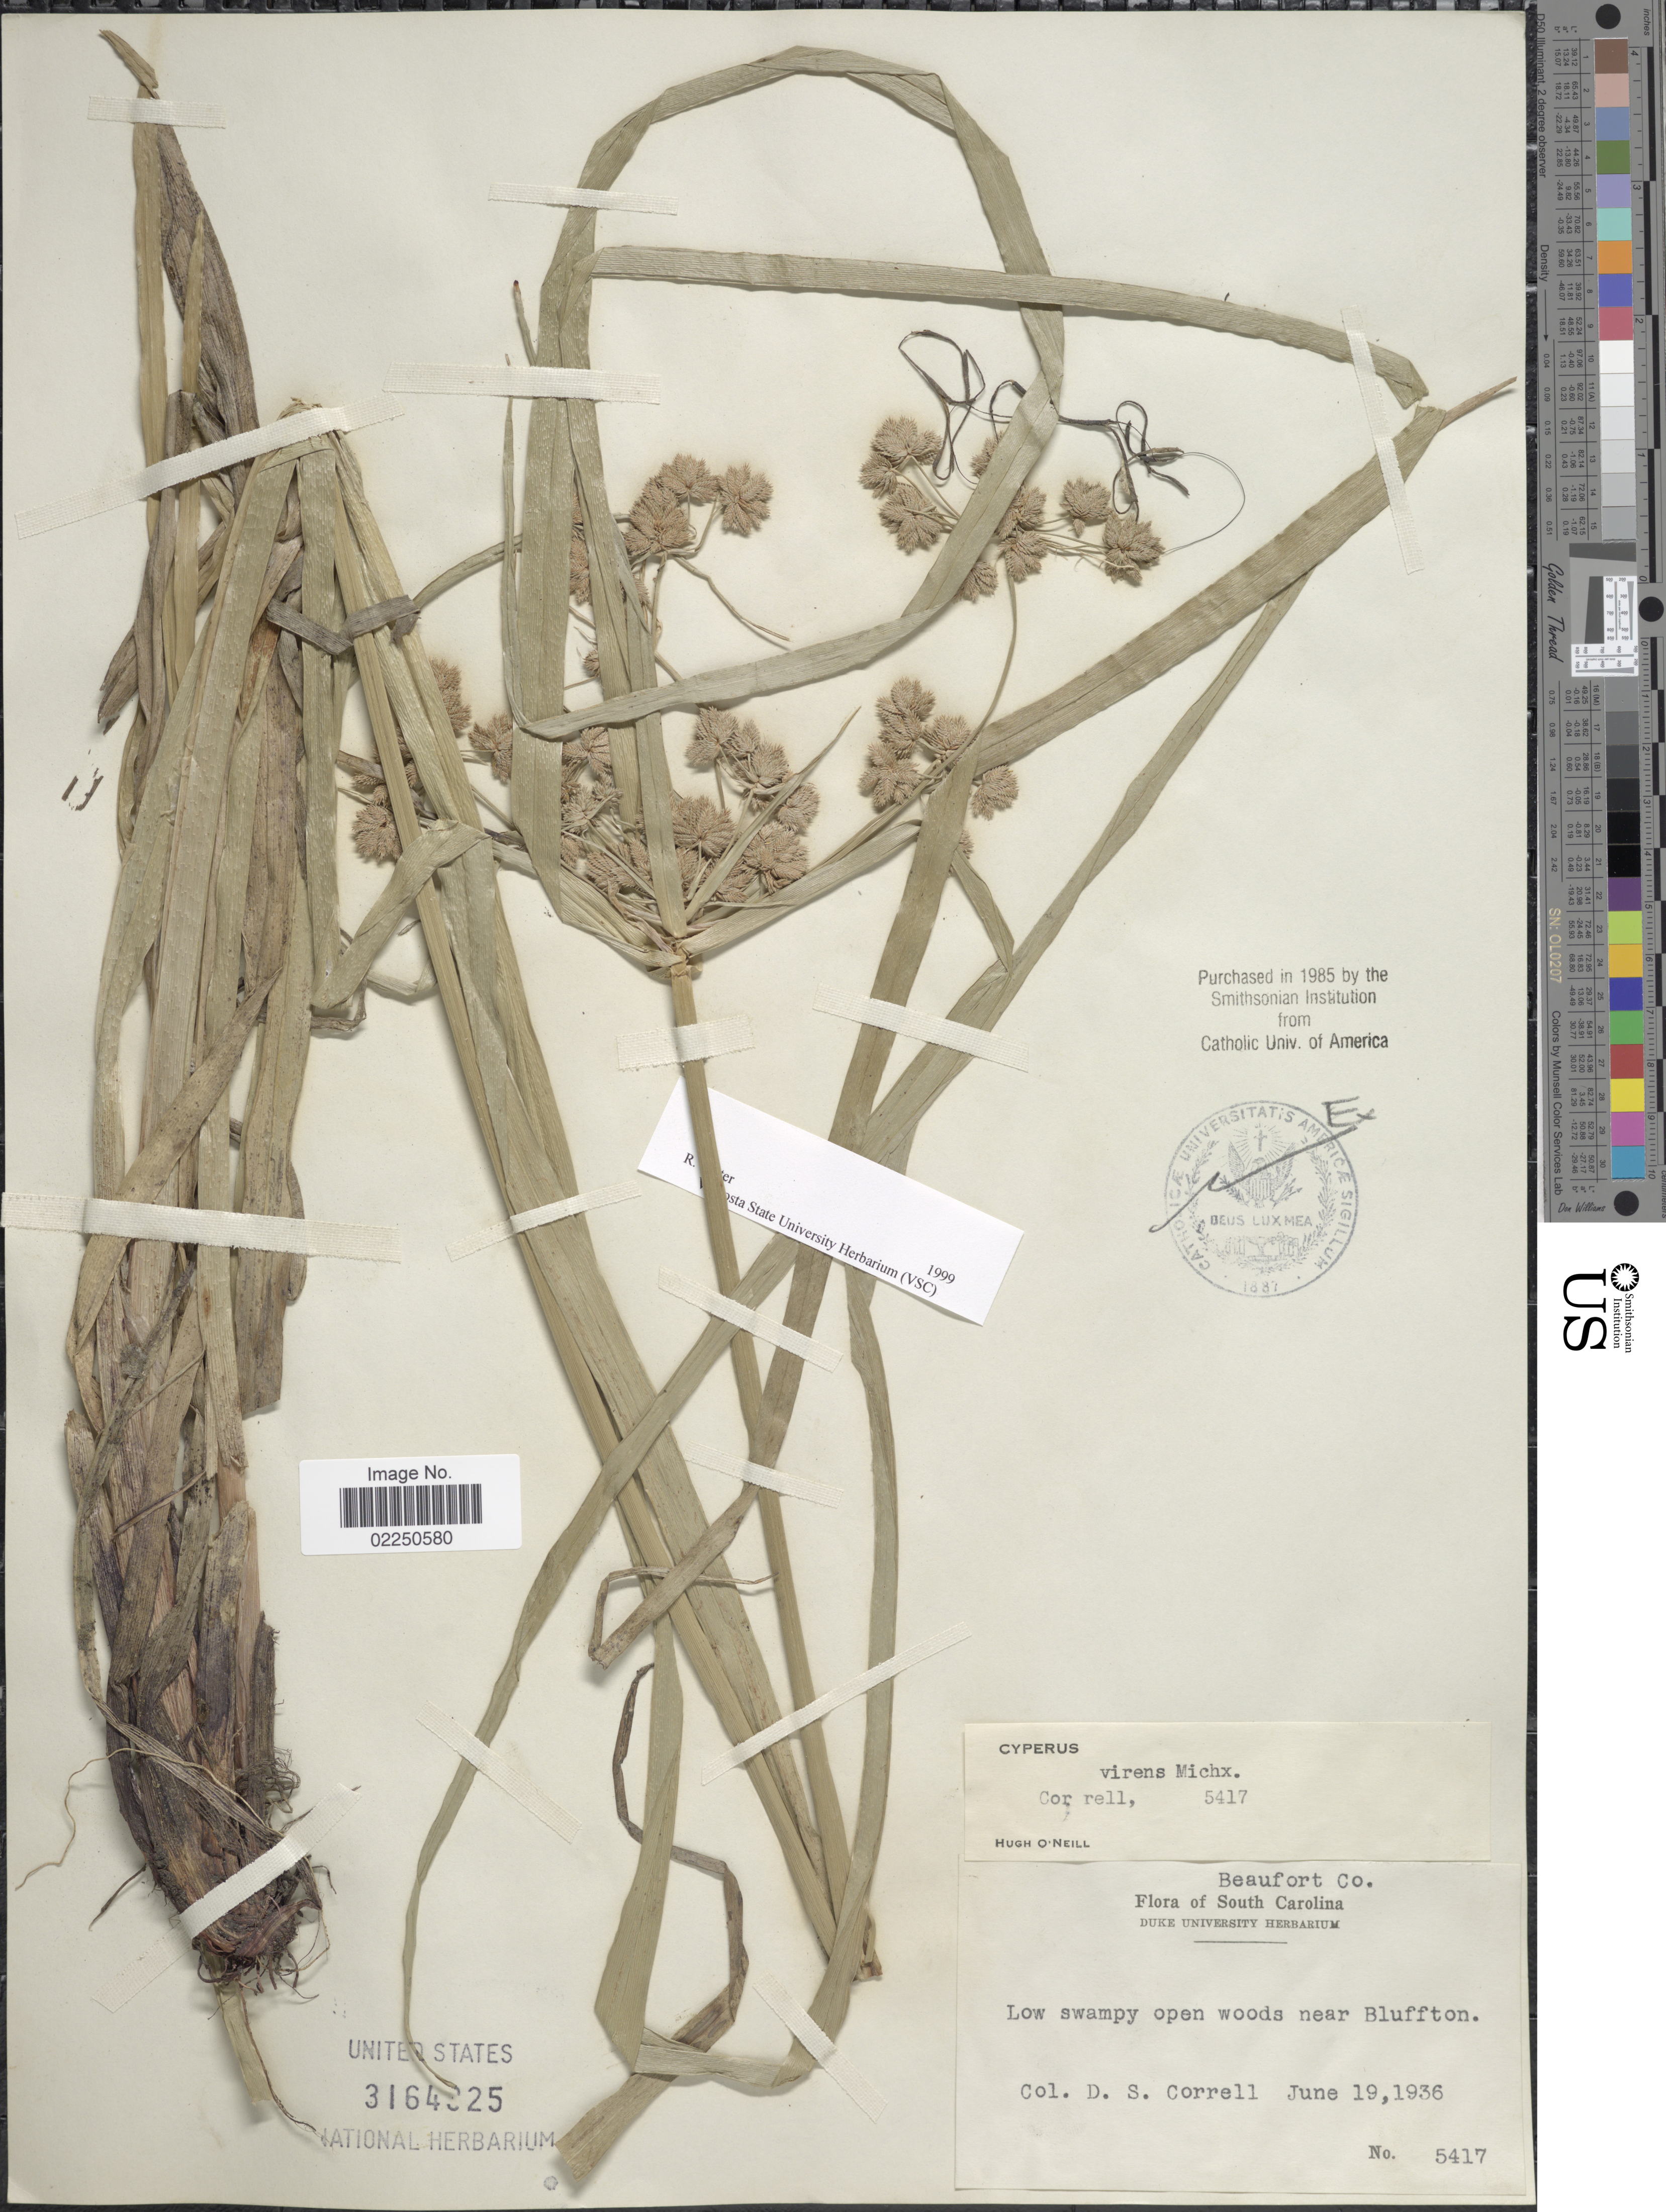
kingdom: Plantae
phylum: Tracheophyta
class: Liliopsida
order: Poales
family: Cyperaceae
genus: Cyperus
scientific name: Cyperus virens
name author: Michx.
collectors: D. S. Correll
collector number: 5417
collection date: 1936-06-19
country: United States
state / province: South Carolina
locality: Beaufort Co. Low swampy open woods near Bluffton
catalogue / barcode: US 3164325